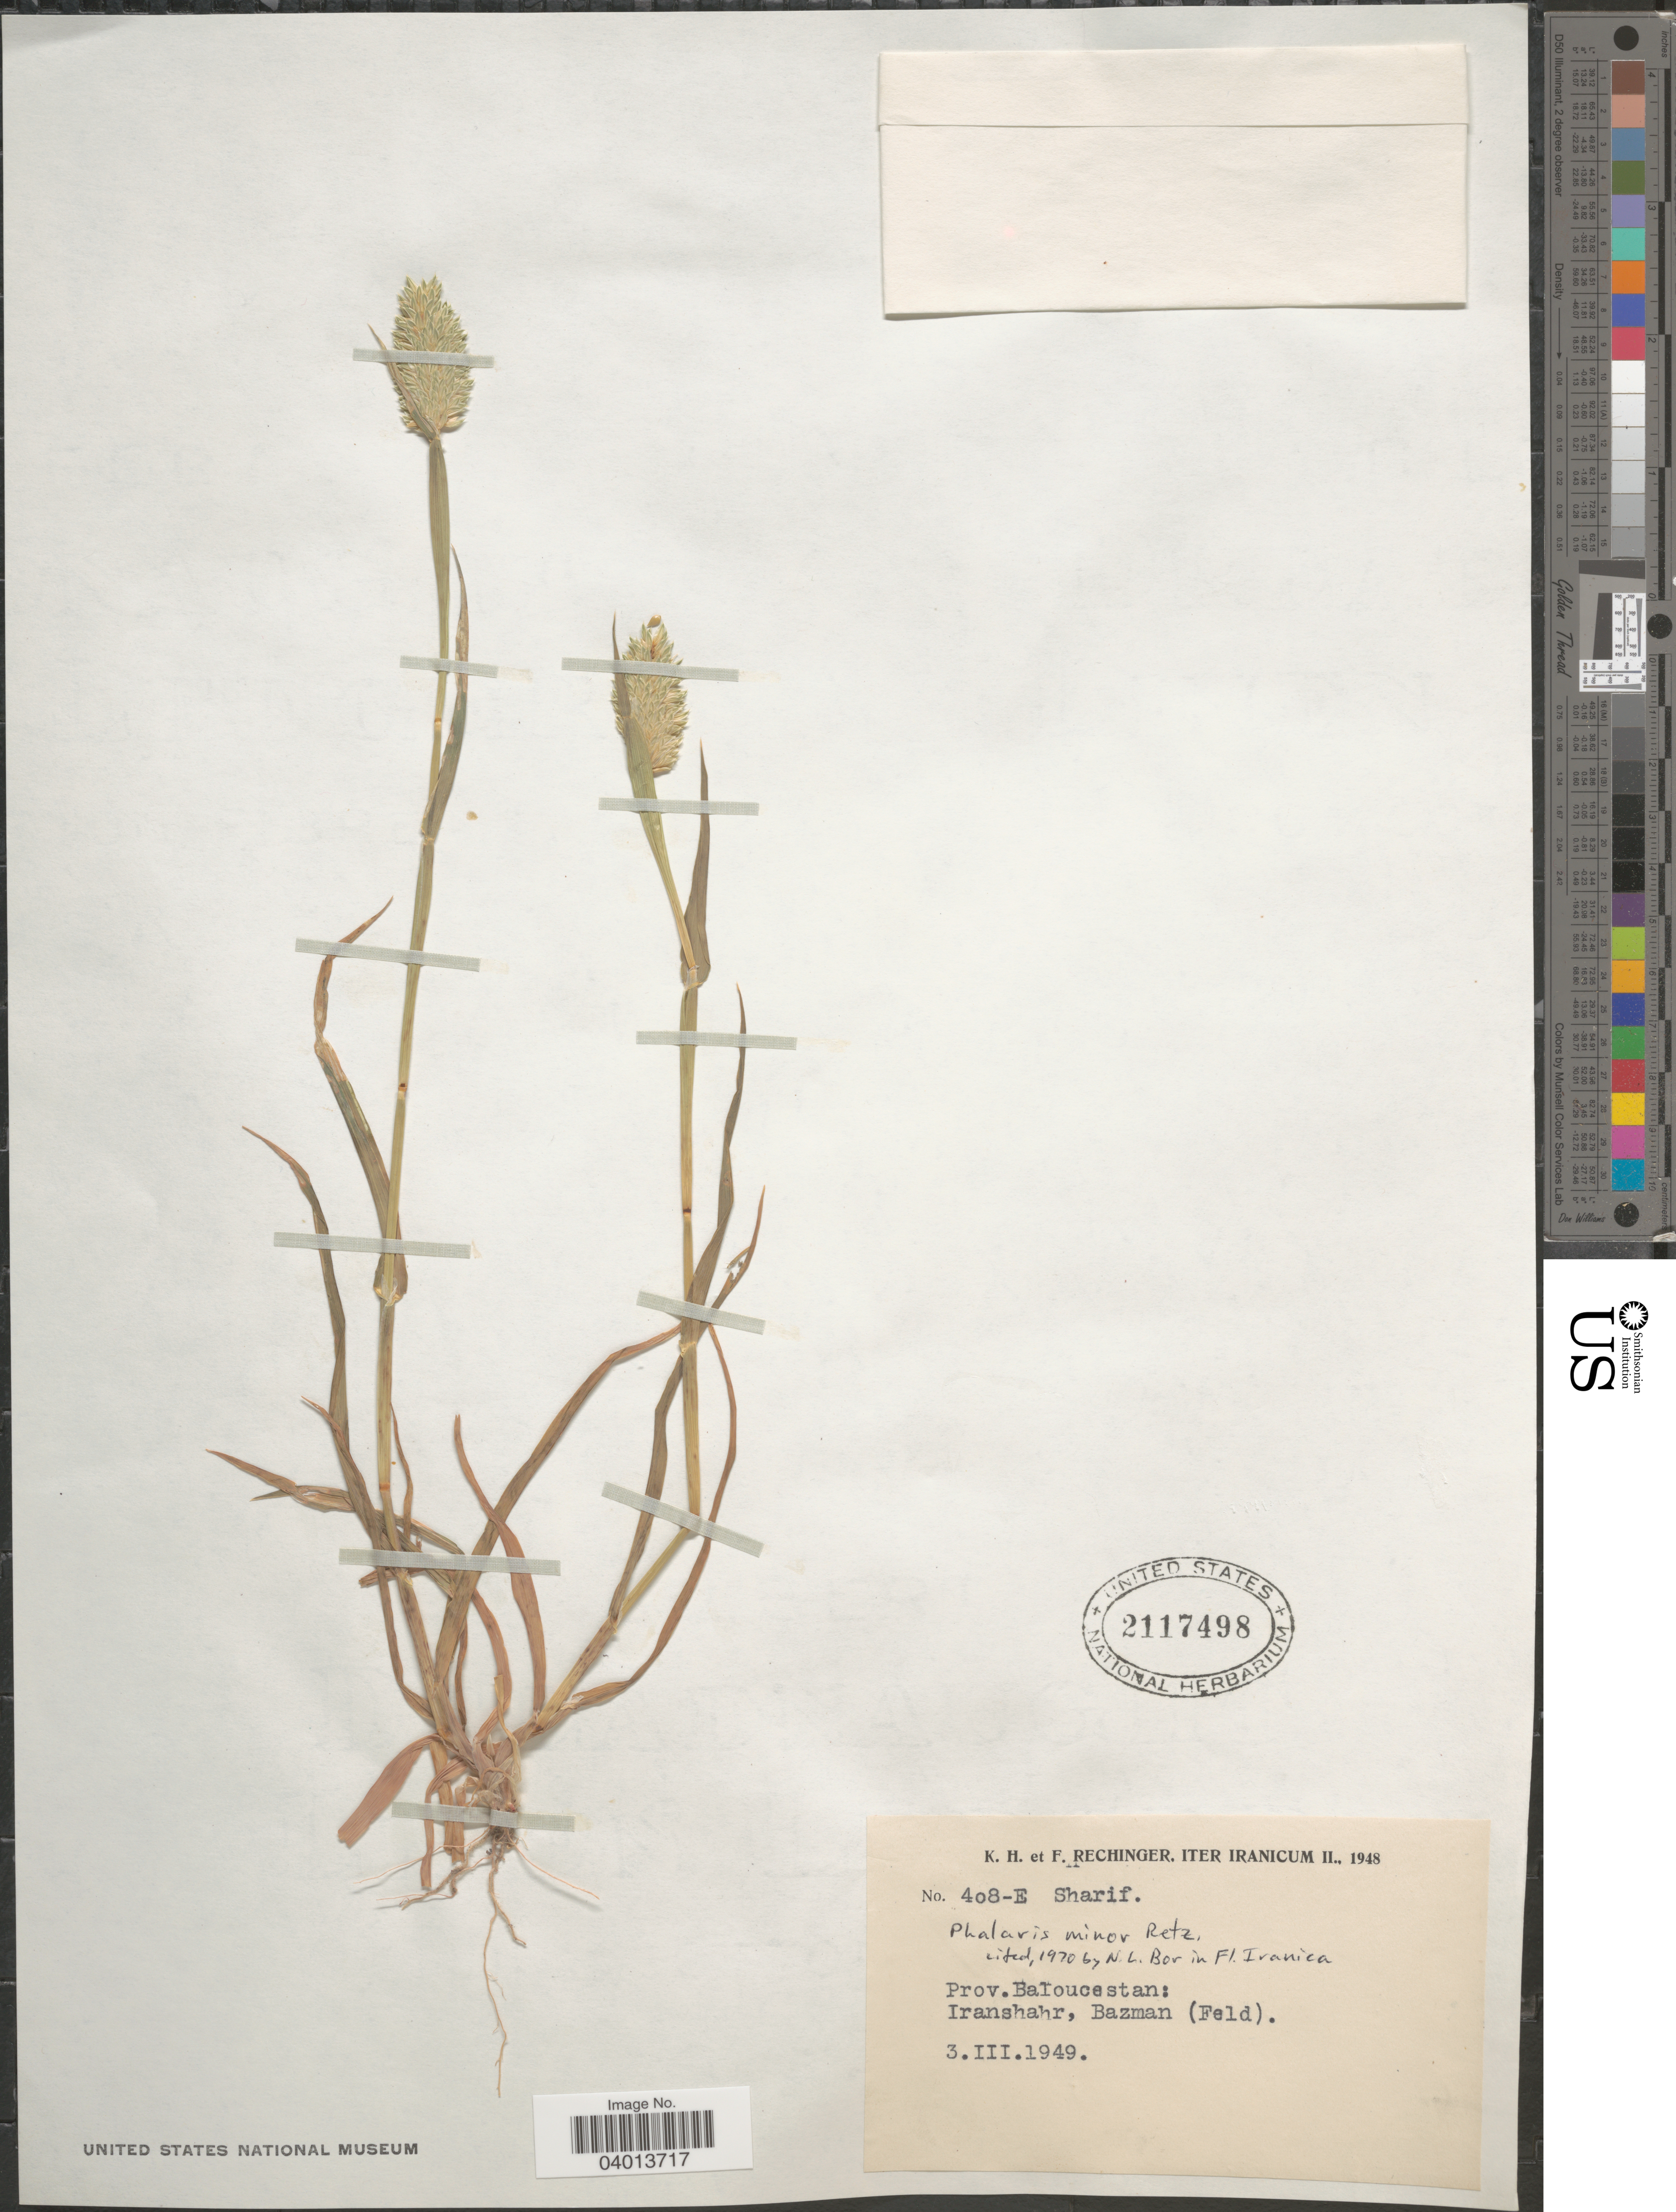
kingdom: Plantae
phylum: Tracheophyta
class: Liliopsida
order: Poales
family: Poaceae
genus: Phalaris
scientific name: Phalaris minor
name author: Retz.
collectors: K. H. Rechinger & F. Rechinger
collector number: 408-E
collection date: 1949-03-03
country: Iran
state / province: Sistan and Baluchistan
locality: Iter Iranicum. Prov.Baloucestan: Iranshahr, Bazman (Feld).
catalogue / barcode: US 2117498